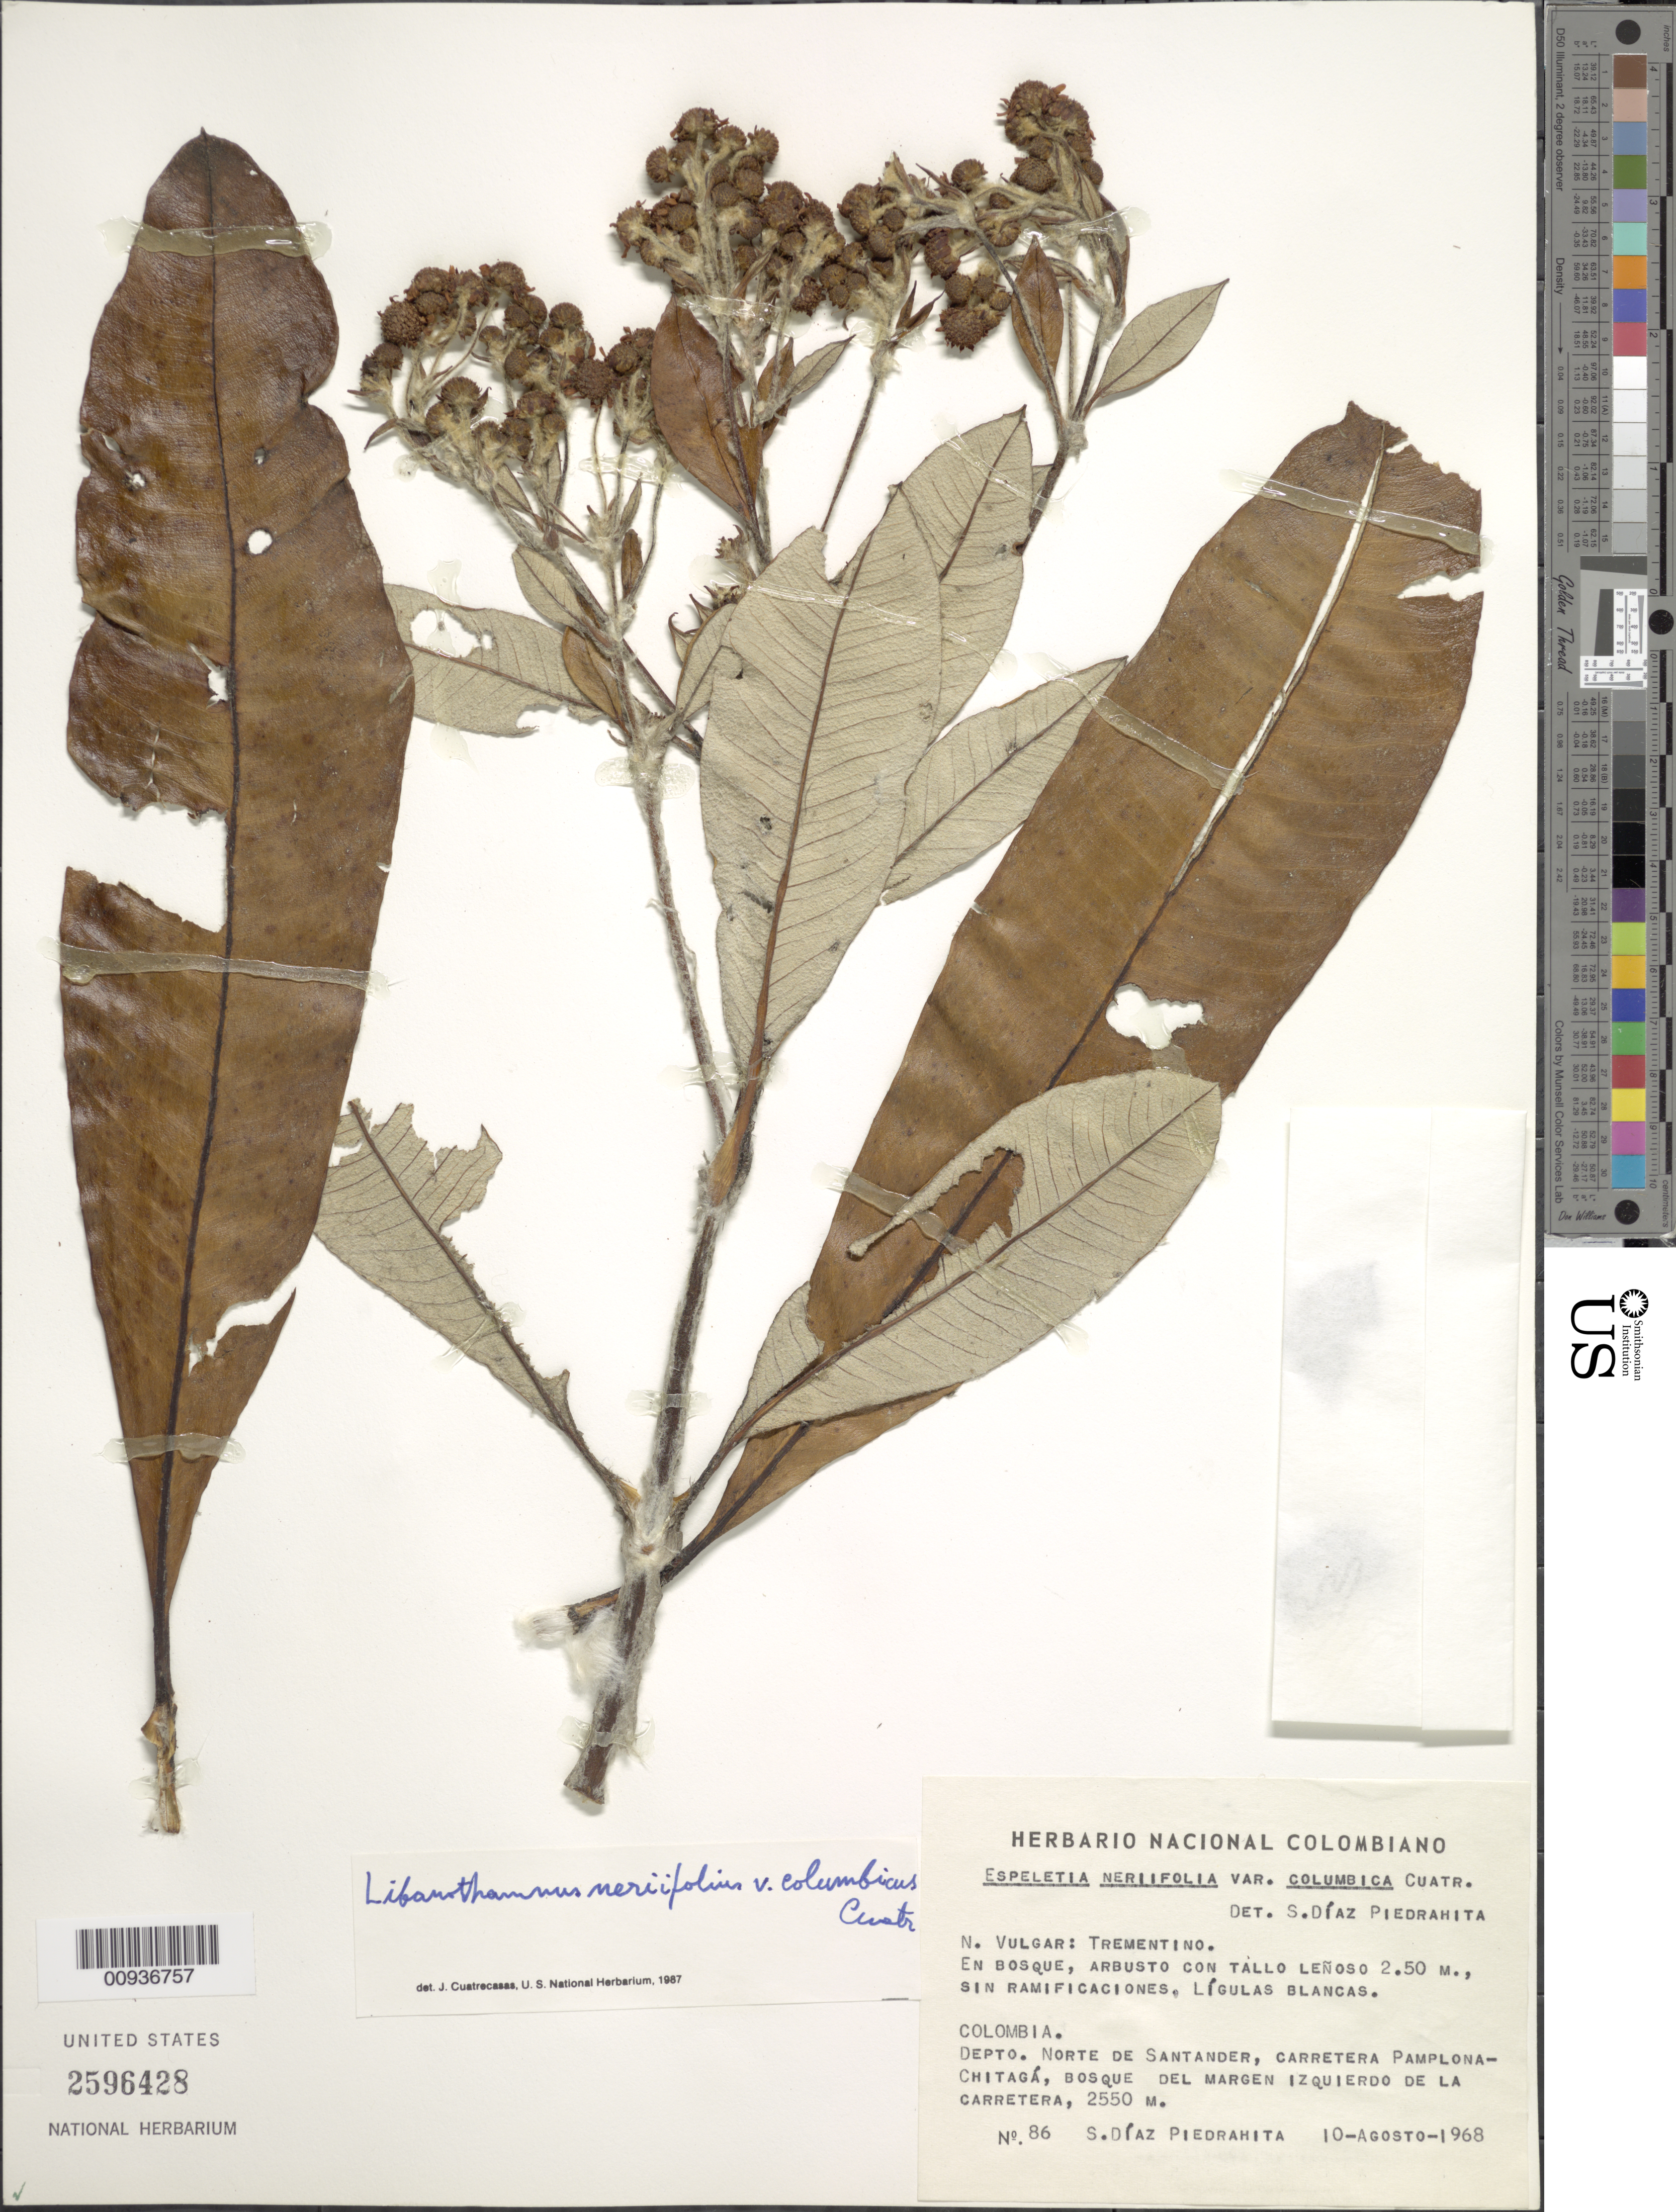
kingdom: Plantae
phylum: Tracheophyta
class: Magnoliopsida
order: Asterales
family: Asteraceae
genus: Libanothamnus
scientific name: Libanothamnus neriifolius var. columbicus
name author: (Cuatrec.) Cuatrec.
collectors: S. Díaz Píedrahíta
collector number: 86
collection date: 1968-08-10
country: Colombia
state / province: Norte de Santander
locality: Carretera Pamplona-Chitaga, bosque del margen Izquierda de La Carretera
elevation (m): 2550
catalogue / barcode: US 2596428